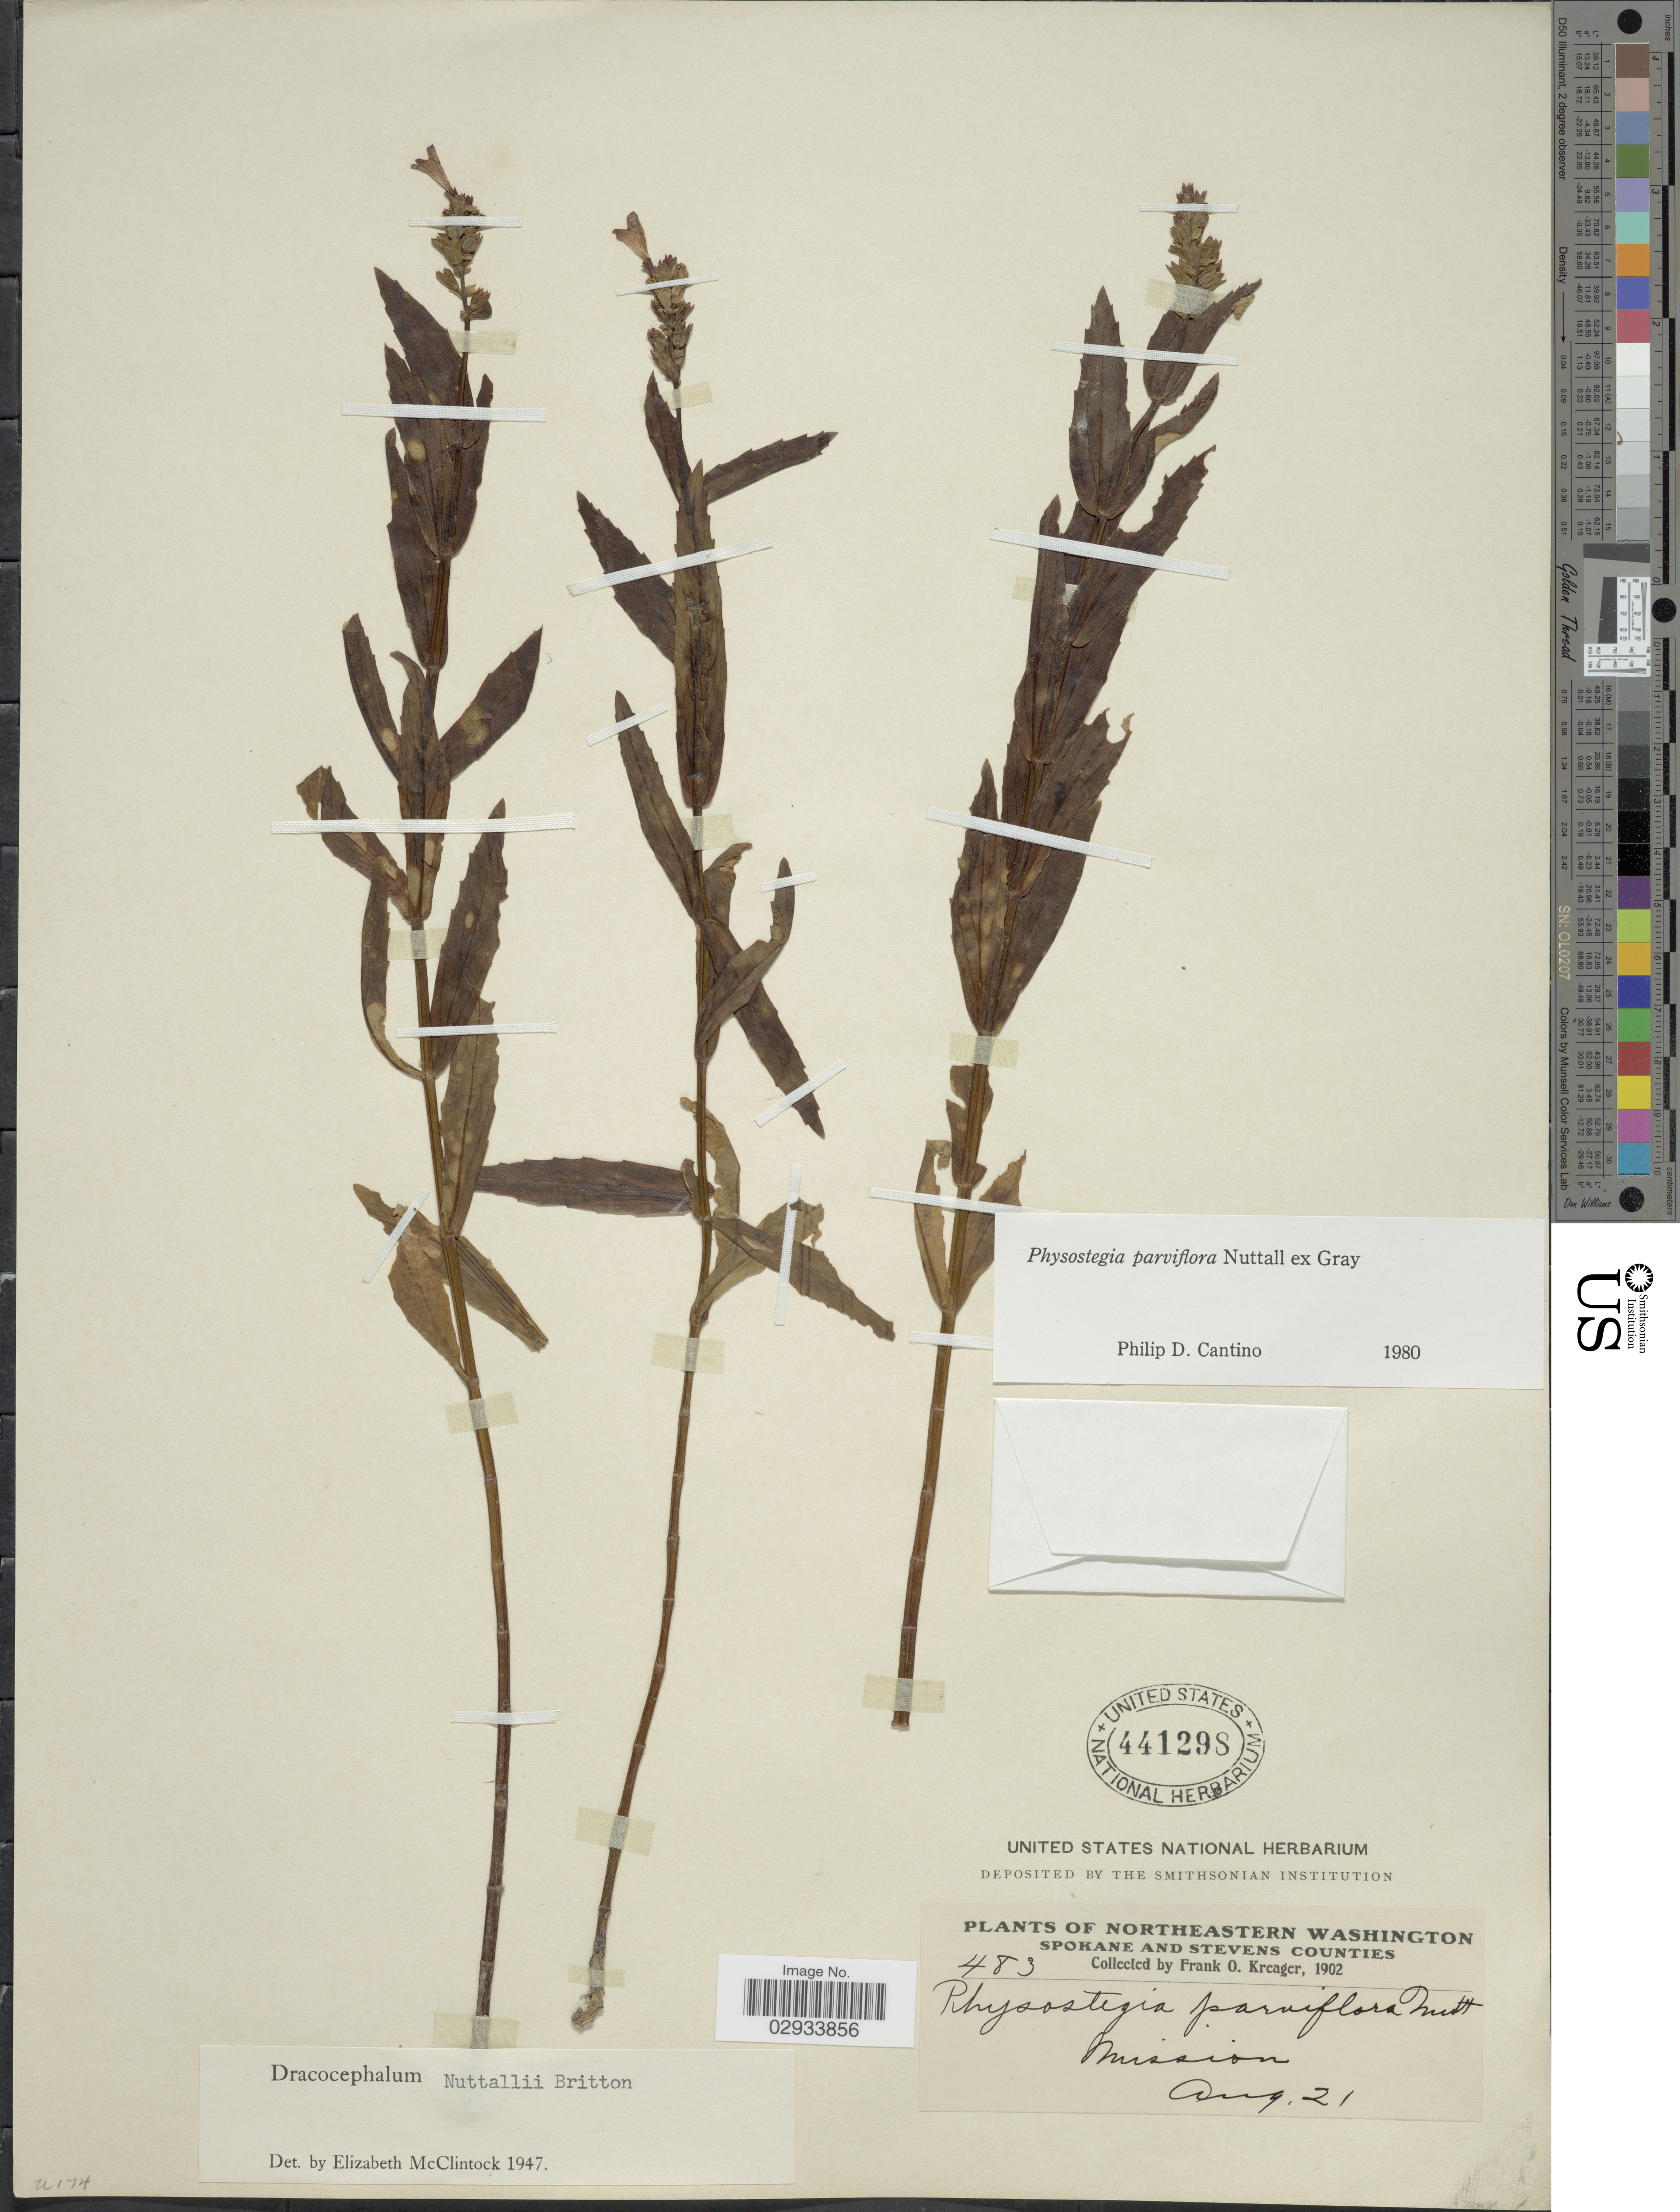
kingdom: Plantae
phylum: Tracheophyta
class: Magnoliopsida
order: Lamiales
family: Lamiaceae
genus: Physostegia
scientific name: Physostegia parviflora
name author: Nutt. ex A. Gray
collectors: F. Kreager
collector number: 483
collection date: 1902-08-21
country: United States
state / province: Washington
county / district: Spokane / Stevens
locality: Northeastern Washington, Spokane and Stevens Counties, Mission.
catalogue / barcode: US 441298